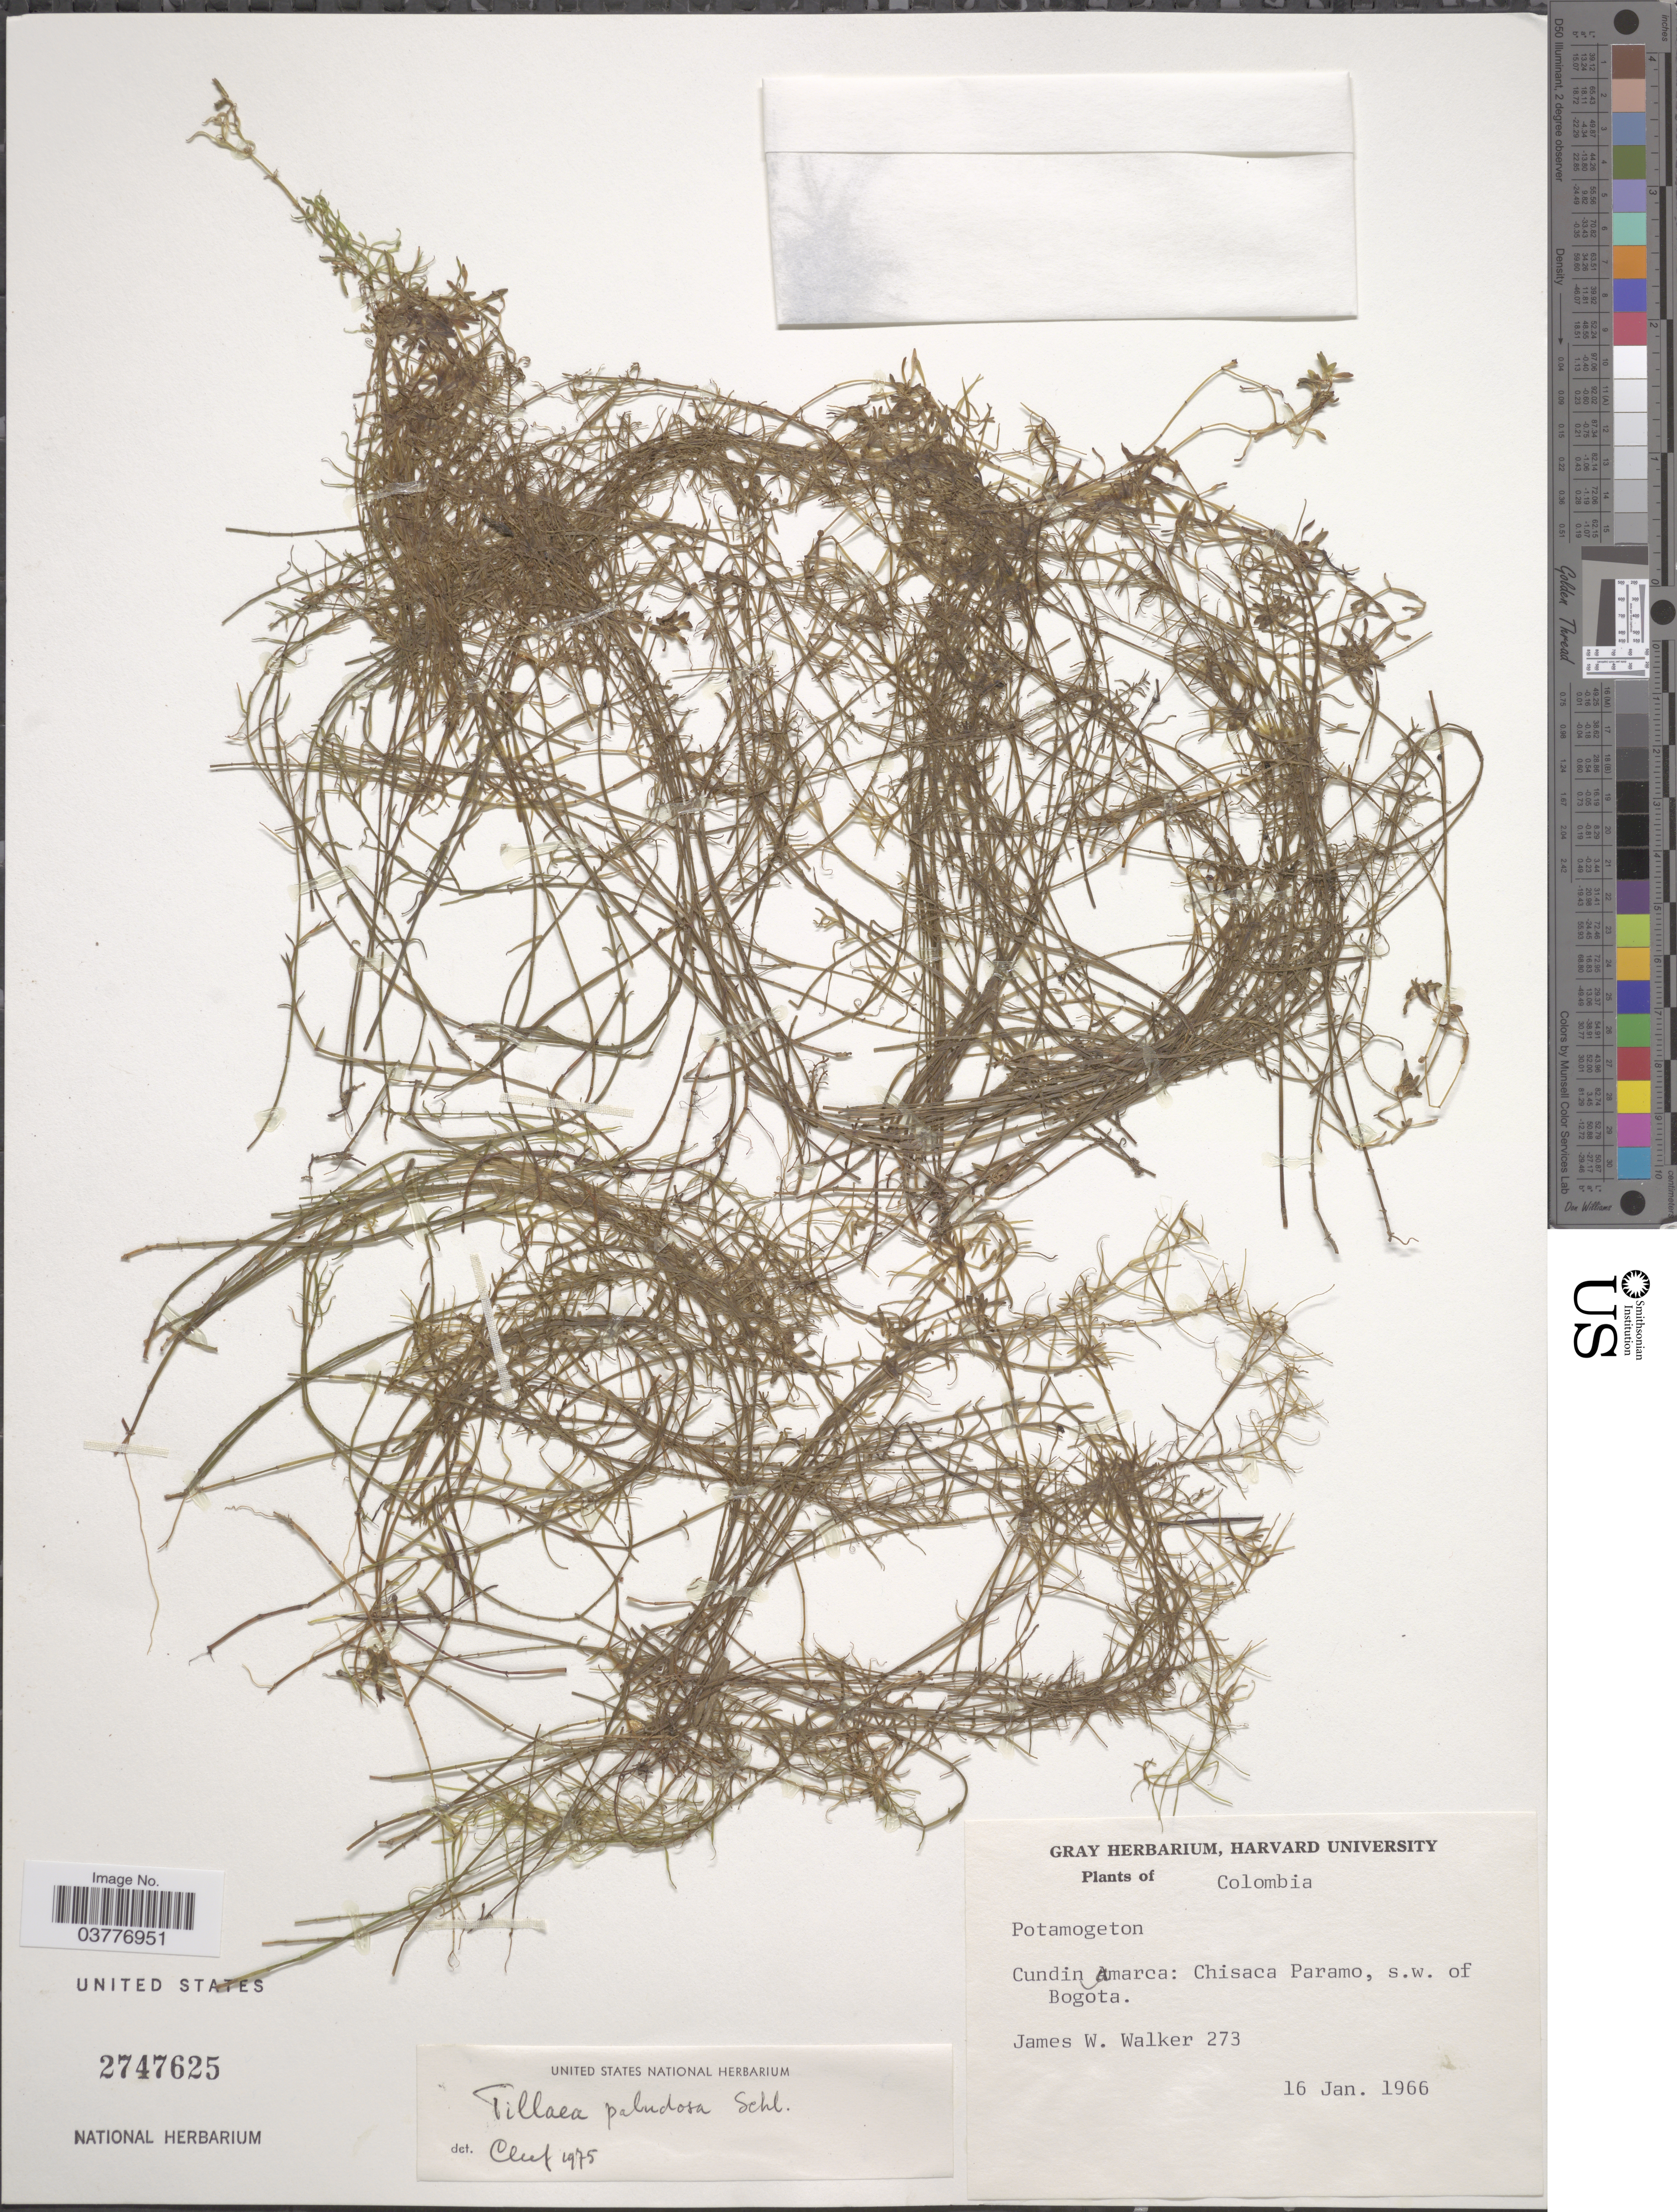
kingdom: Plantae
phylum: Tracheophyta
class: Magnoliopsida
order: Saxifragales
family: Crassulaceae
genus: Crassula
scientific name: Crassula peduncularis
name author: (Sm.) Cambess.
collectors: J. W. Walker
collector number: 273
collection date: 1966-01-16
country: Colombia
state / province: Cundinamarca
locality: Chisaca Paramo, s.w. of Bogota.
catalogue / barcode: US 2747625